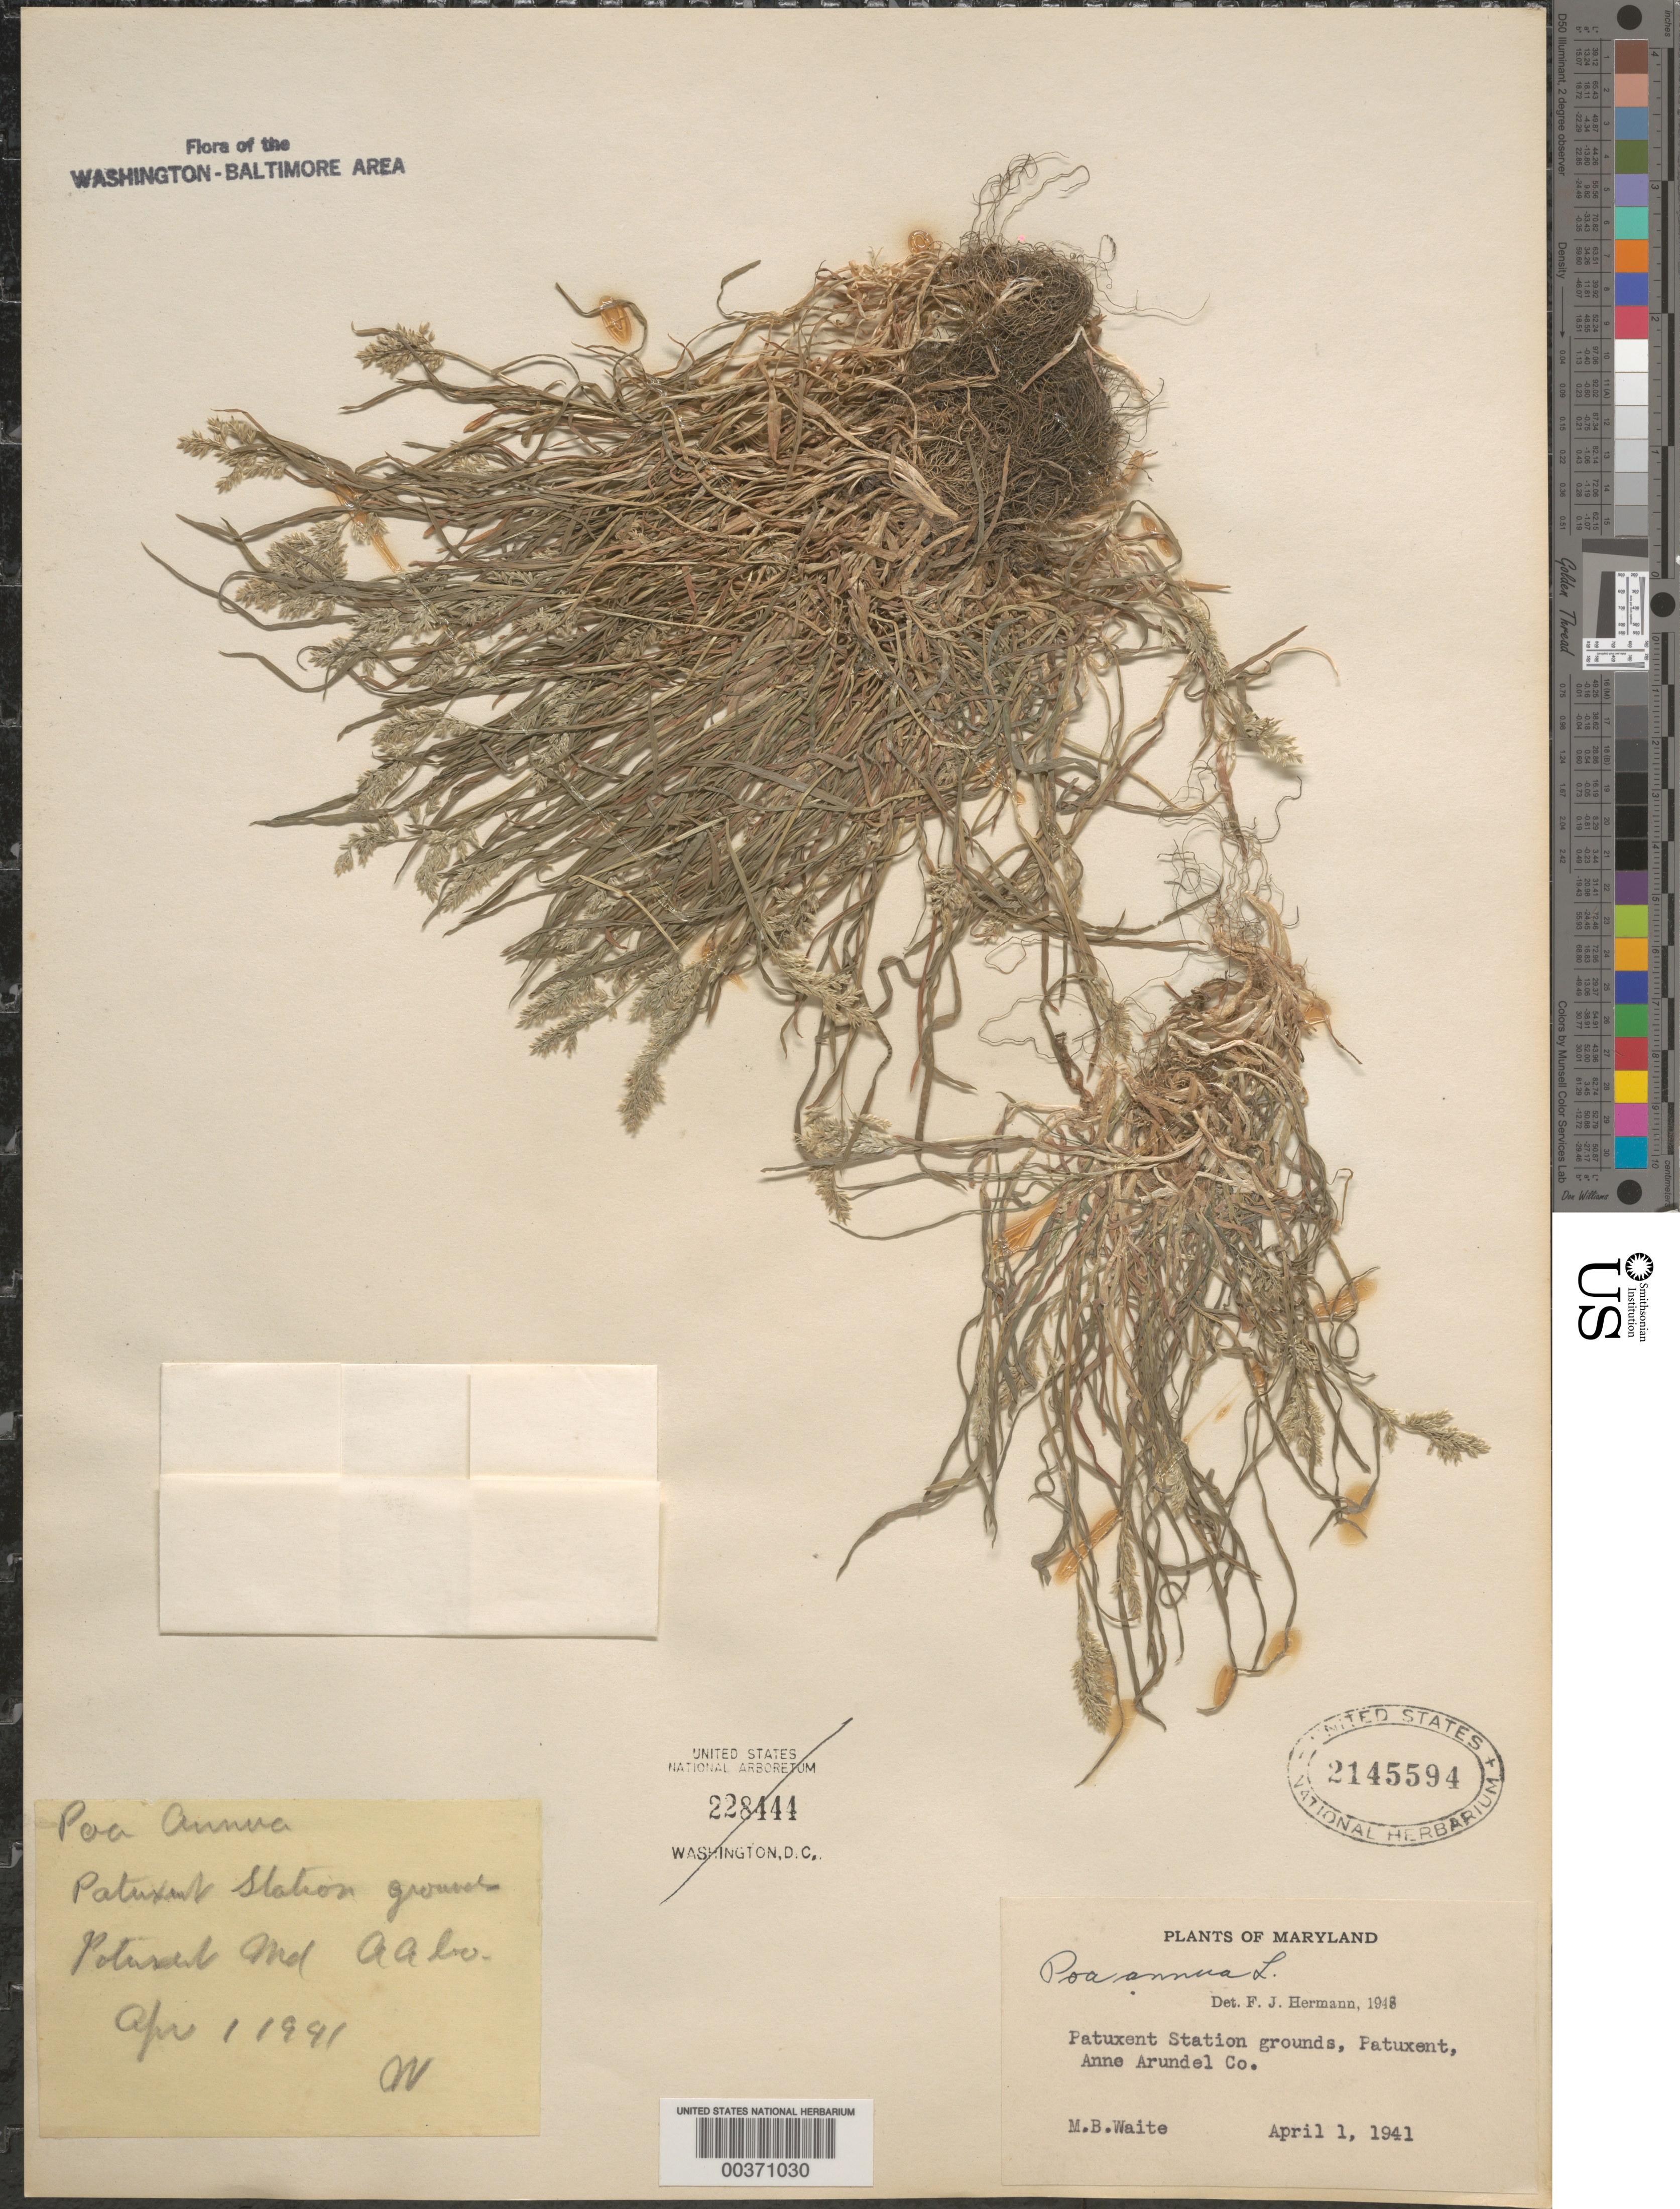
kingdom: Plantae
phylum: Tracheophyta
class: Liliopsida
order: Poales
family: Poaceae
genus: Poa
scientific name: Poa annua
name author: L.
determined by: Hermann, F. J.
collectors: M. B. Waite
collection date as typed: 01 Apr 1941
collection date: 1941-04-01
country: United States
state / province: Maryland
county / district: Anne Arundel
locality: Patuxent Station grounds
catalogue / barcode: US 2145594